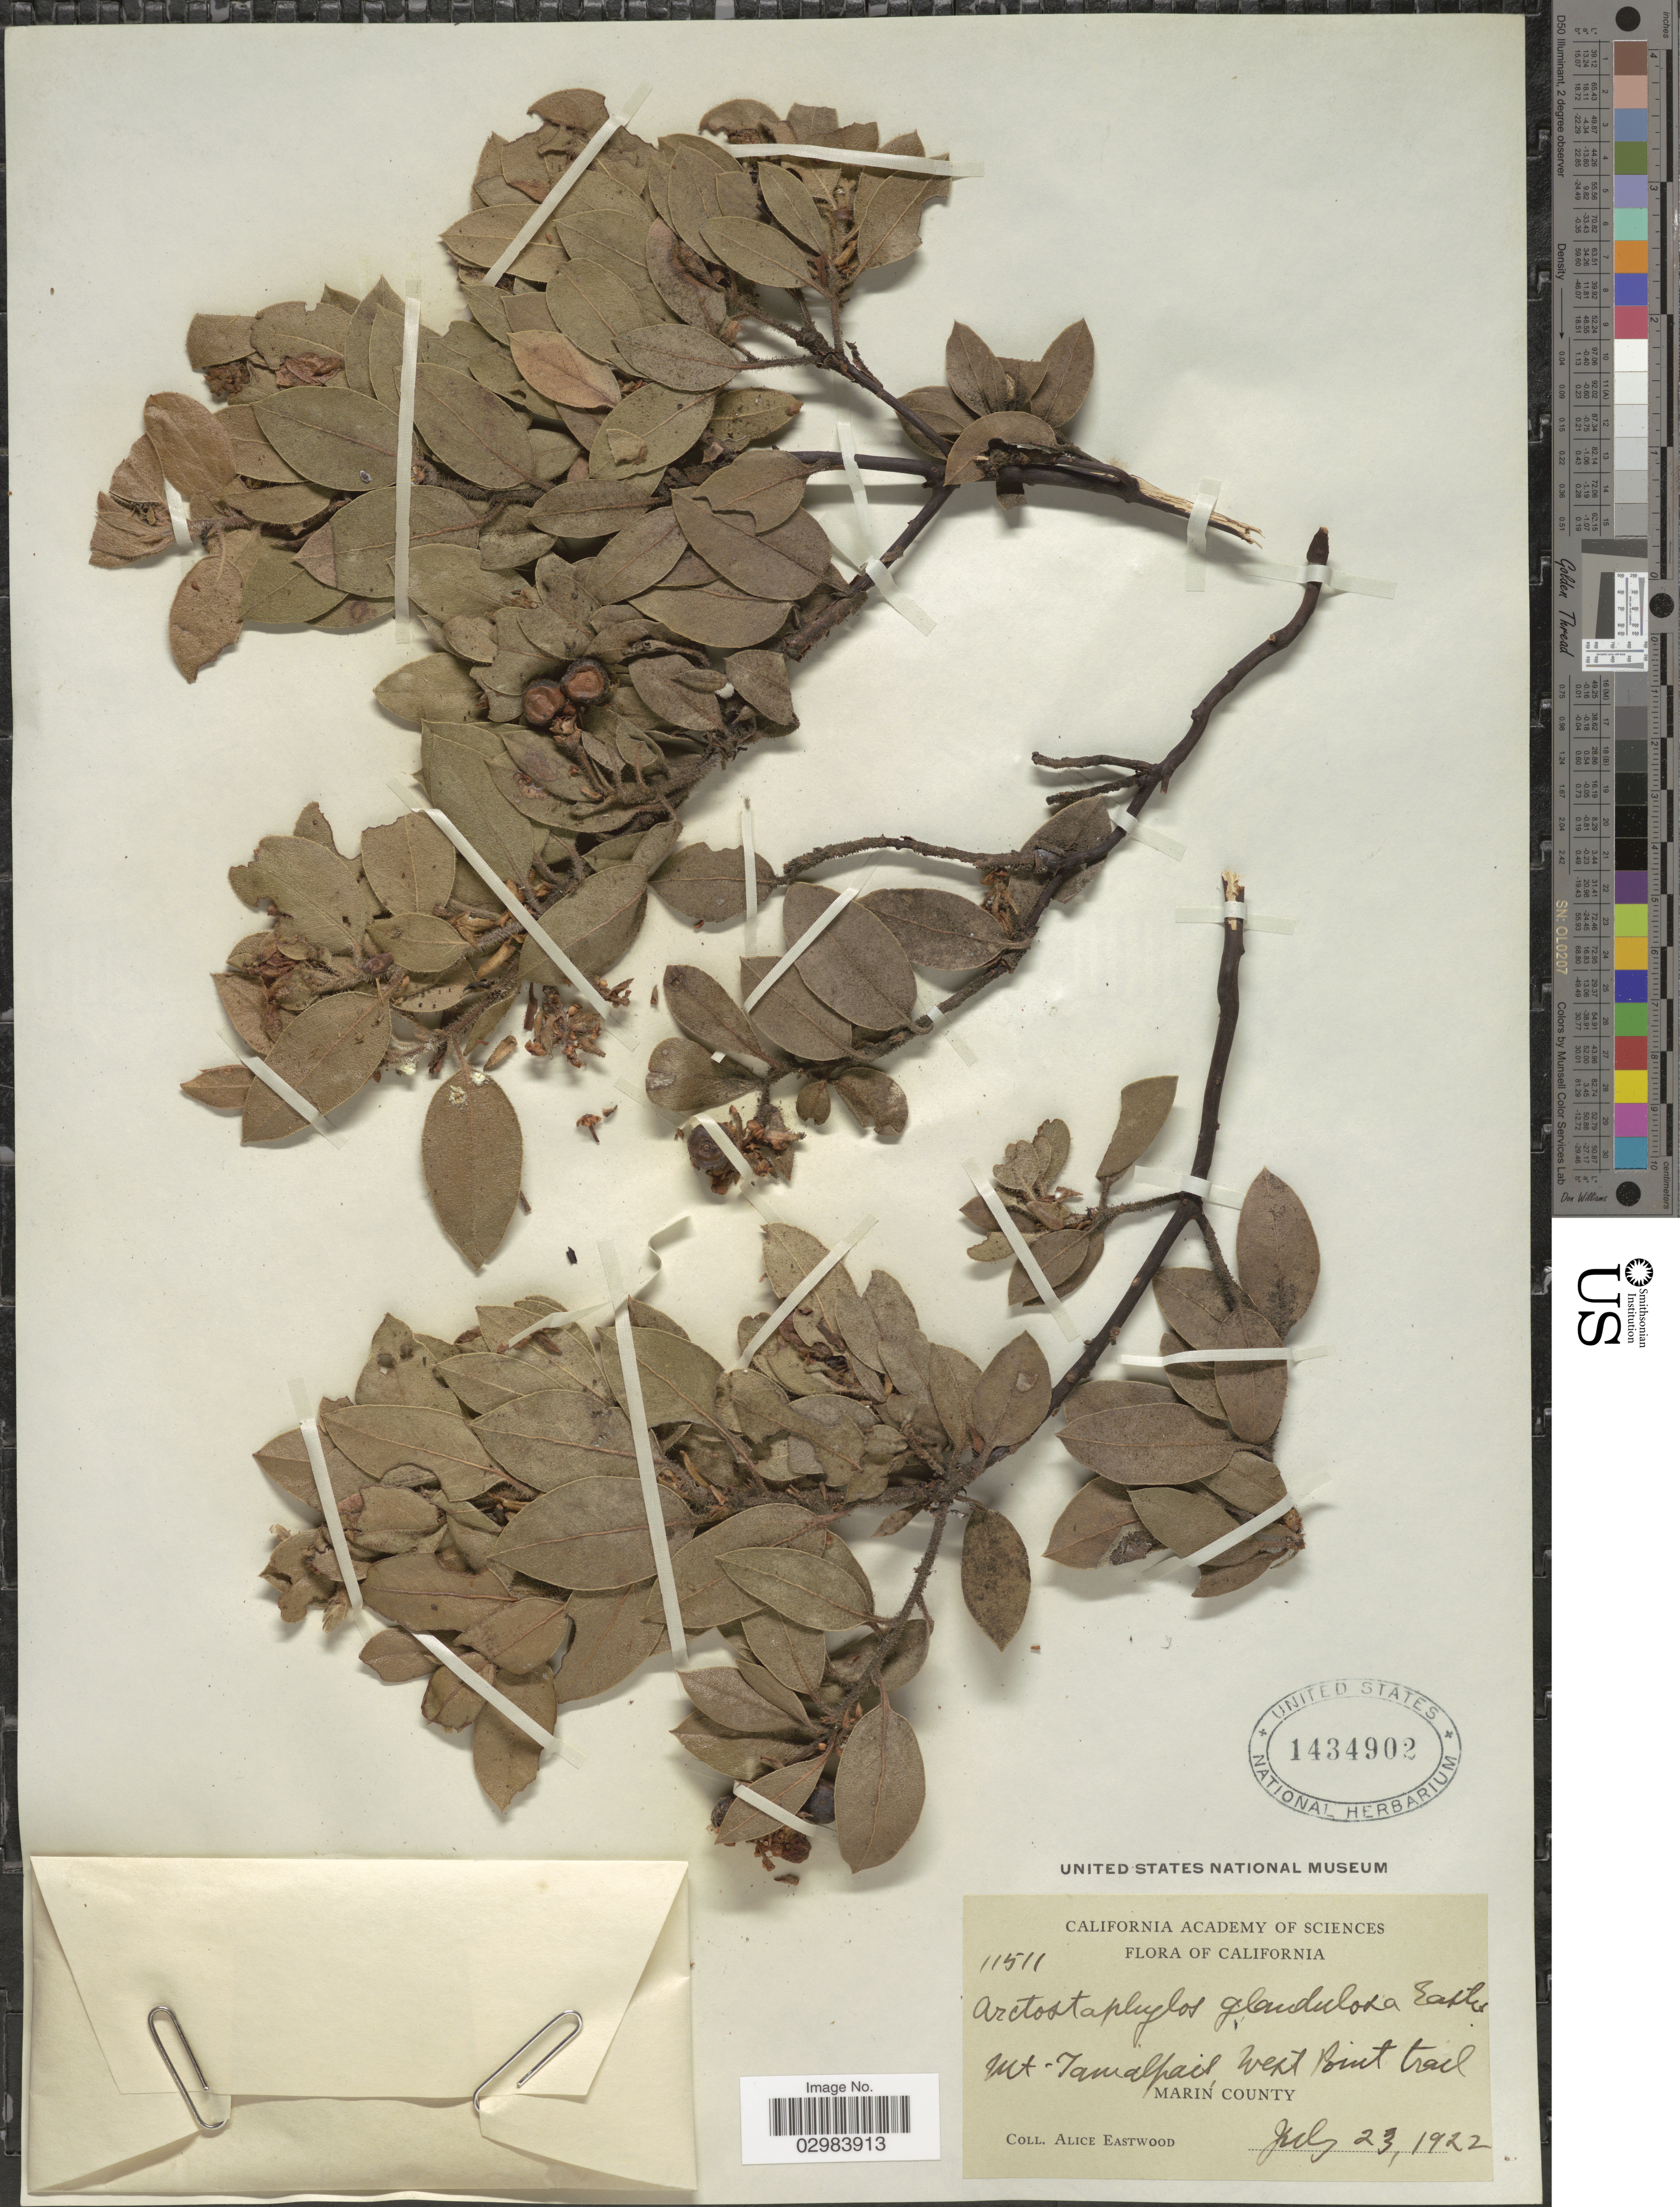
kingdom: Plantae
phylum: Tracheophyta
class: Magnoliopsida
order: Ericales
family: Ericaceae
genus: Arctostaphylos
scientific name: Arctostaphylos glandulosa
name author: Eastw.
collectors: A. Eastwood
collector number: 11511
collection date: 1922-07-23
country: United States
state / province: California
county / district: Marin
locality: Mt. Tamalpais West Point Trail, Marin County.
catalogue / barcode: US 1434902